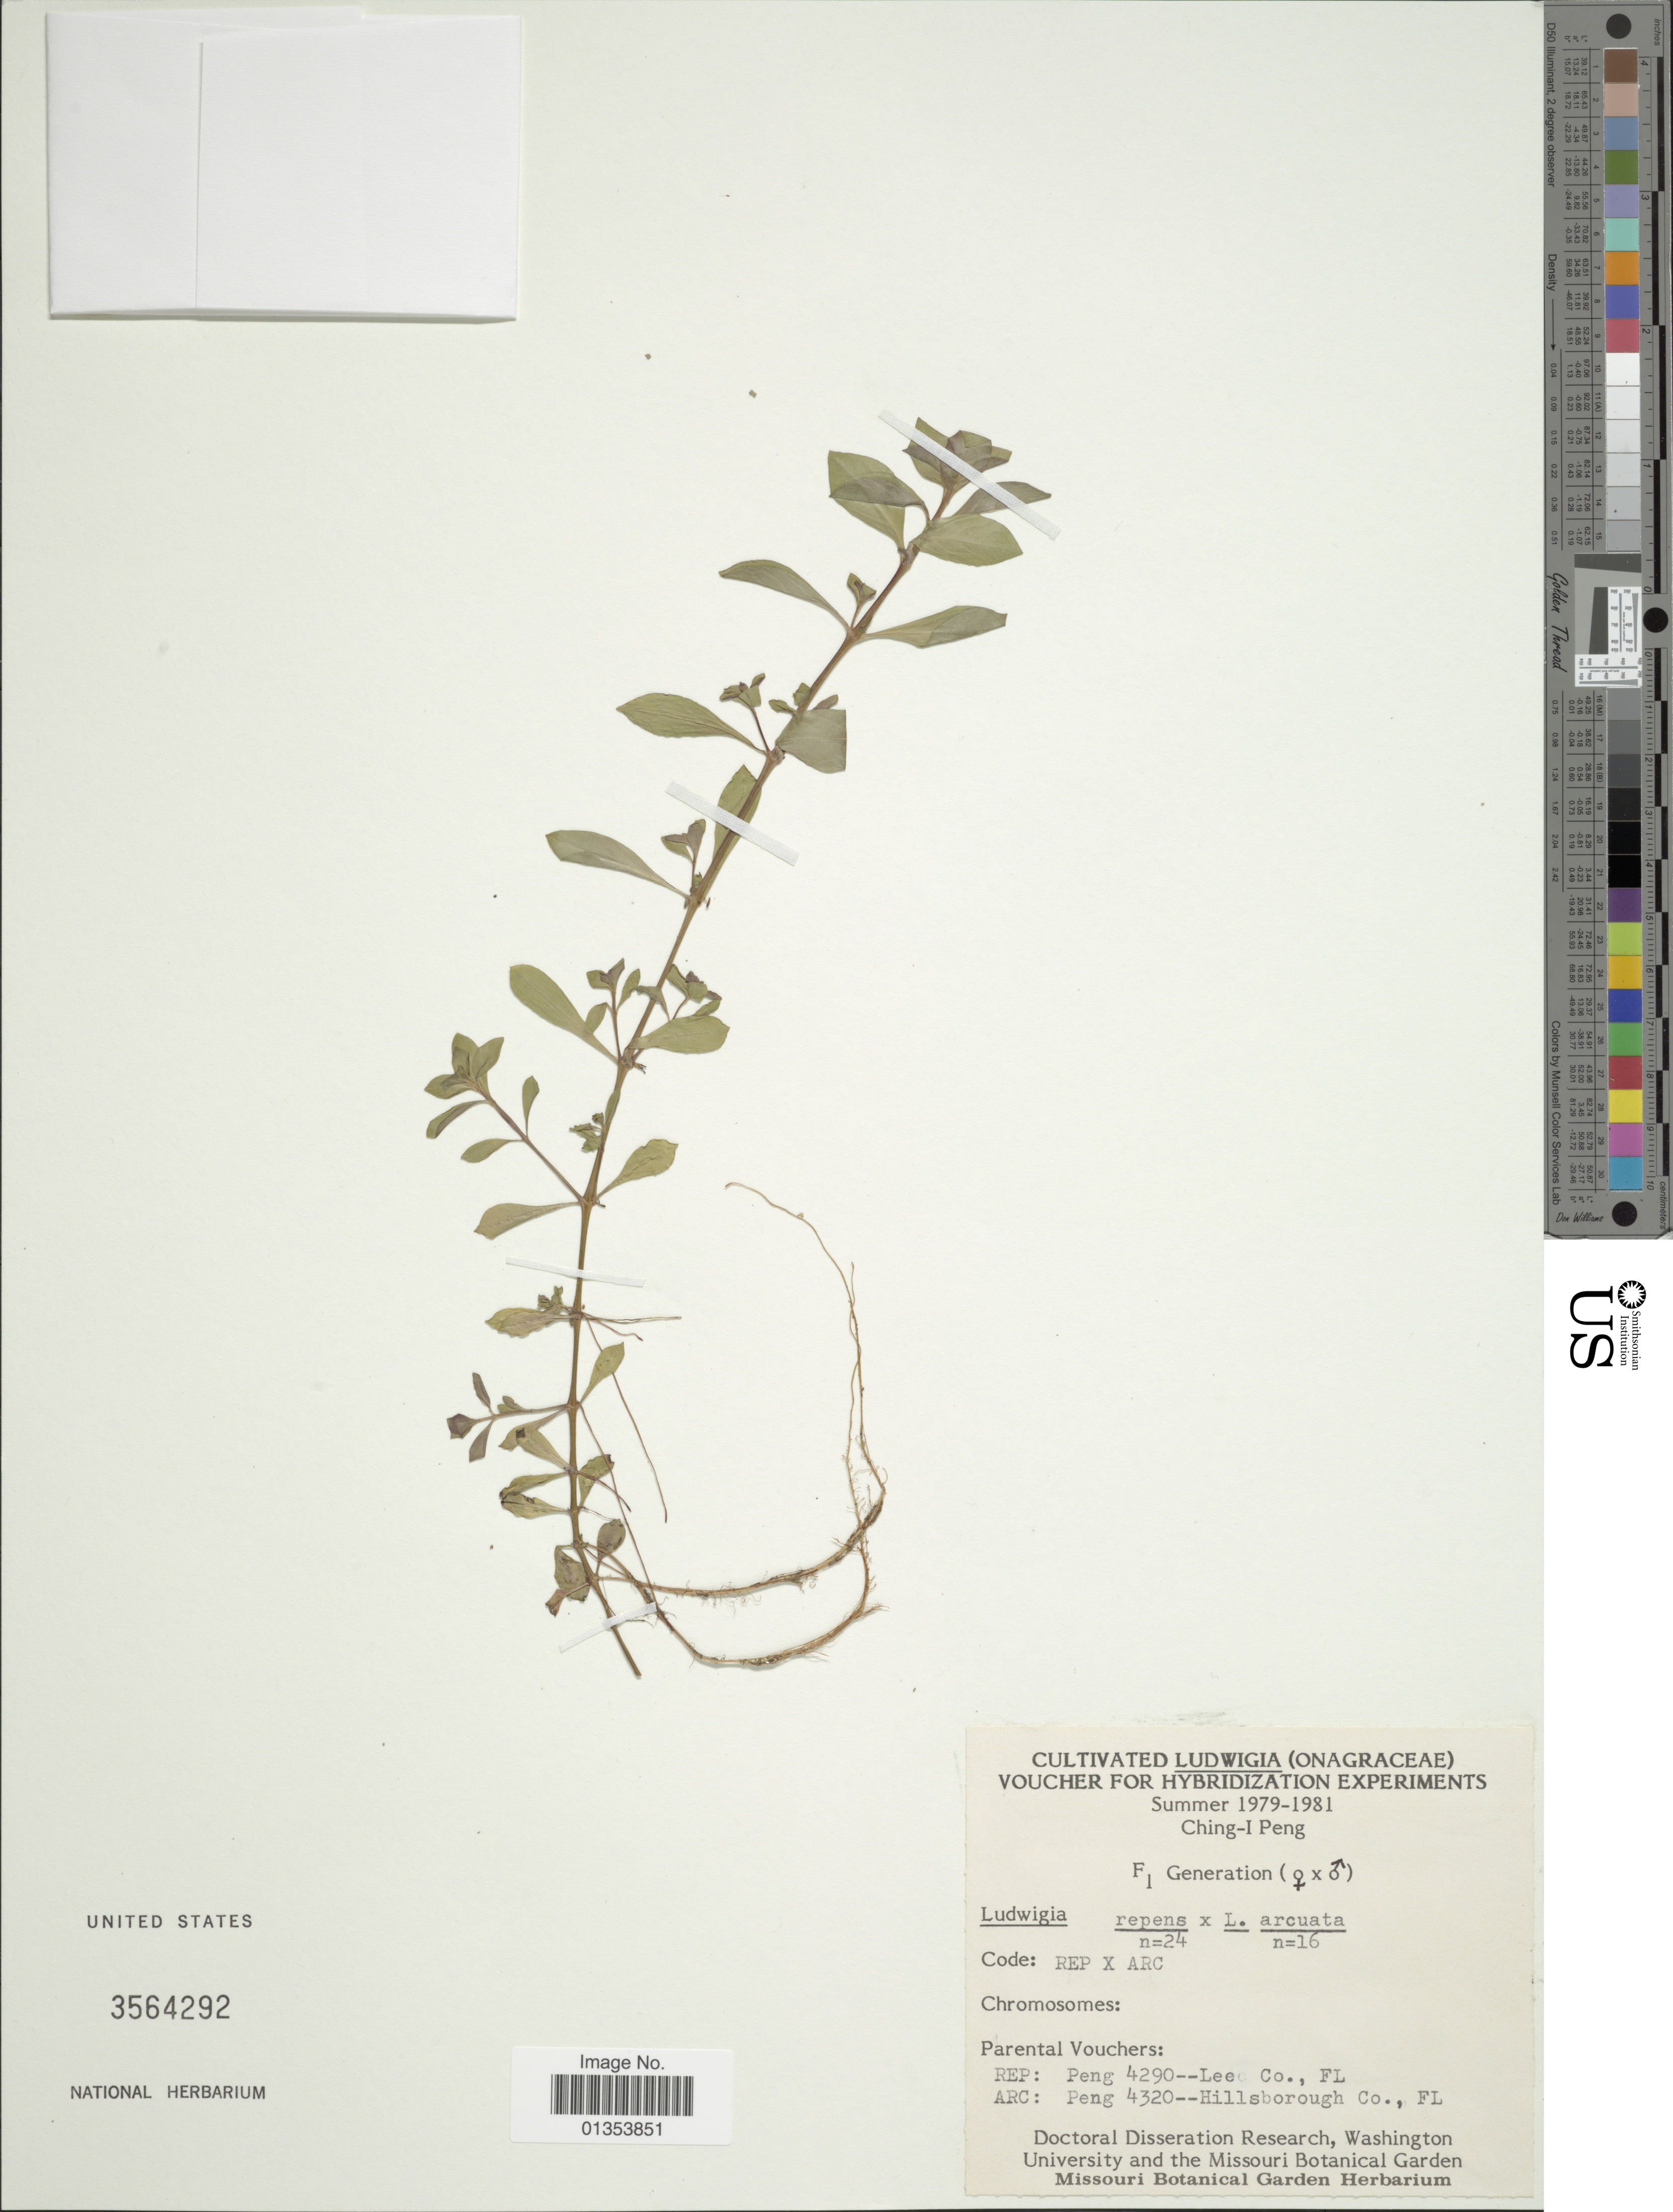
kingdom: Plantae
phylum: Tracheophyta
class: Magnoliopsida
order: Myrtales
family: Onagraceae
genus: Ludwigia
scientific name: Ludwigia repens x L. arcuata Walter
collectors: C.-I Peng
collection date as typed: Summer 1979-1982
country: United States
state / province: Missouri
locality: Missouri Botanical Garden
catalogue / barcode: US 3564292